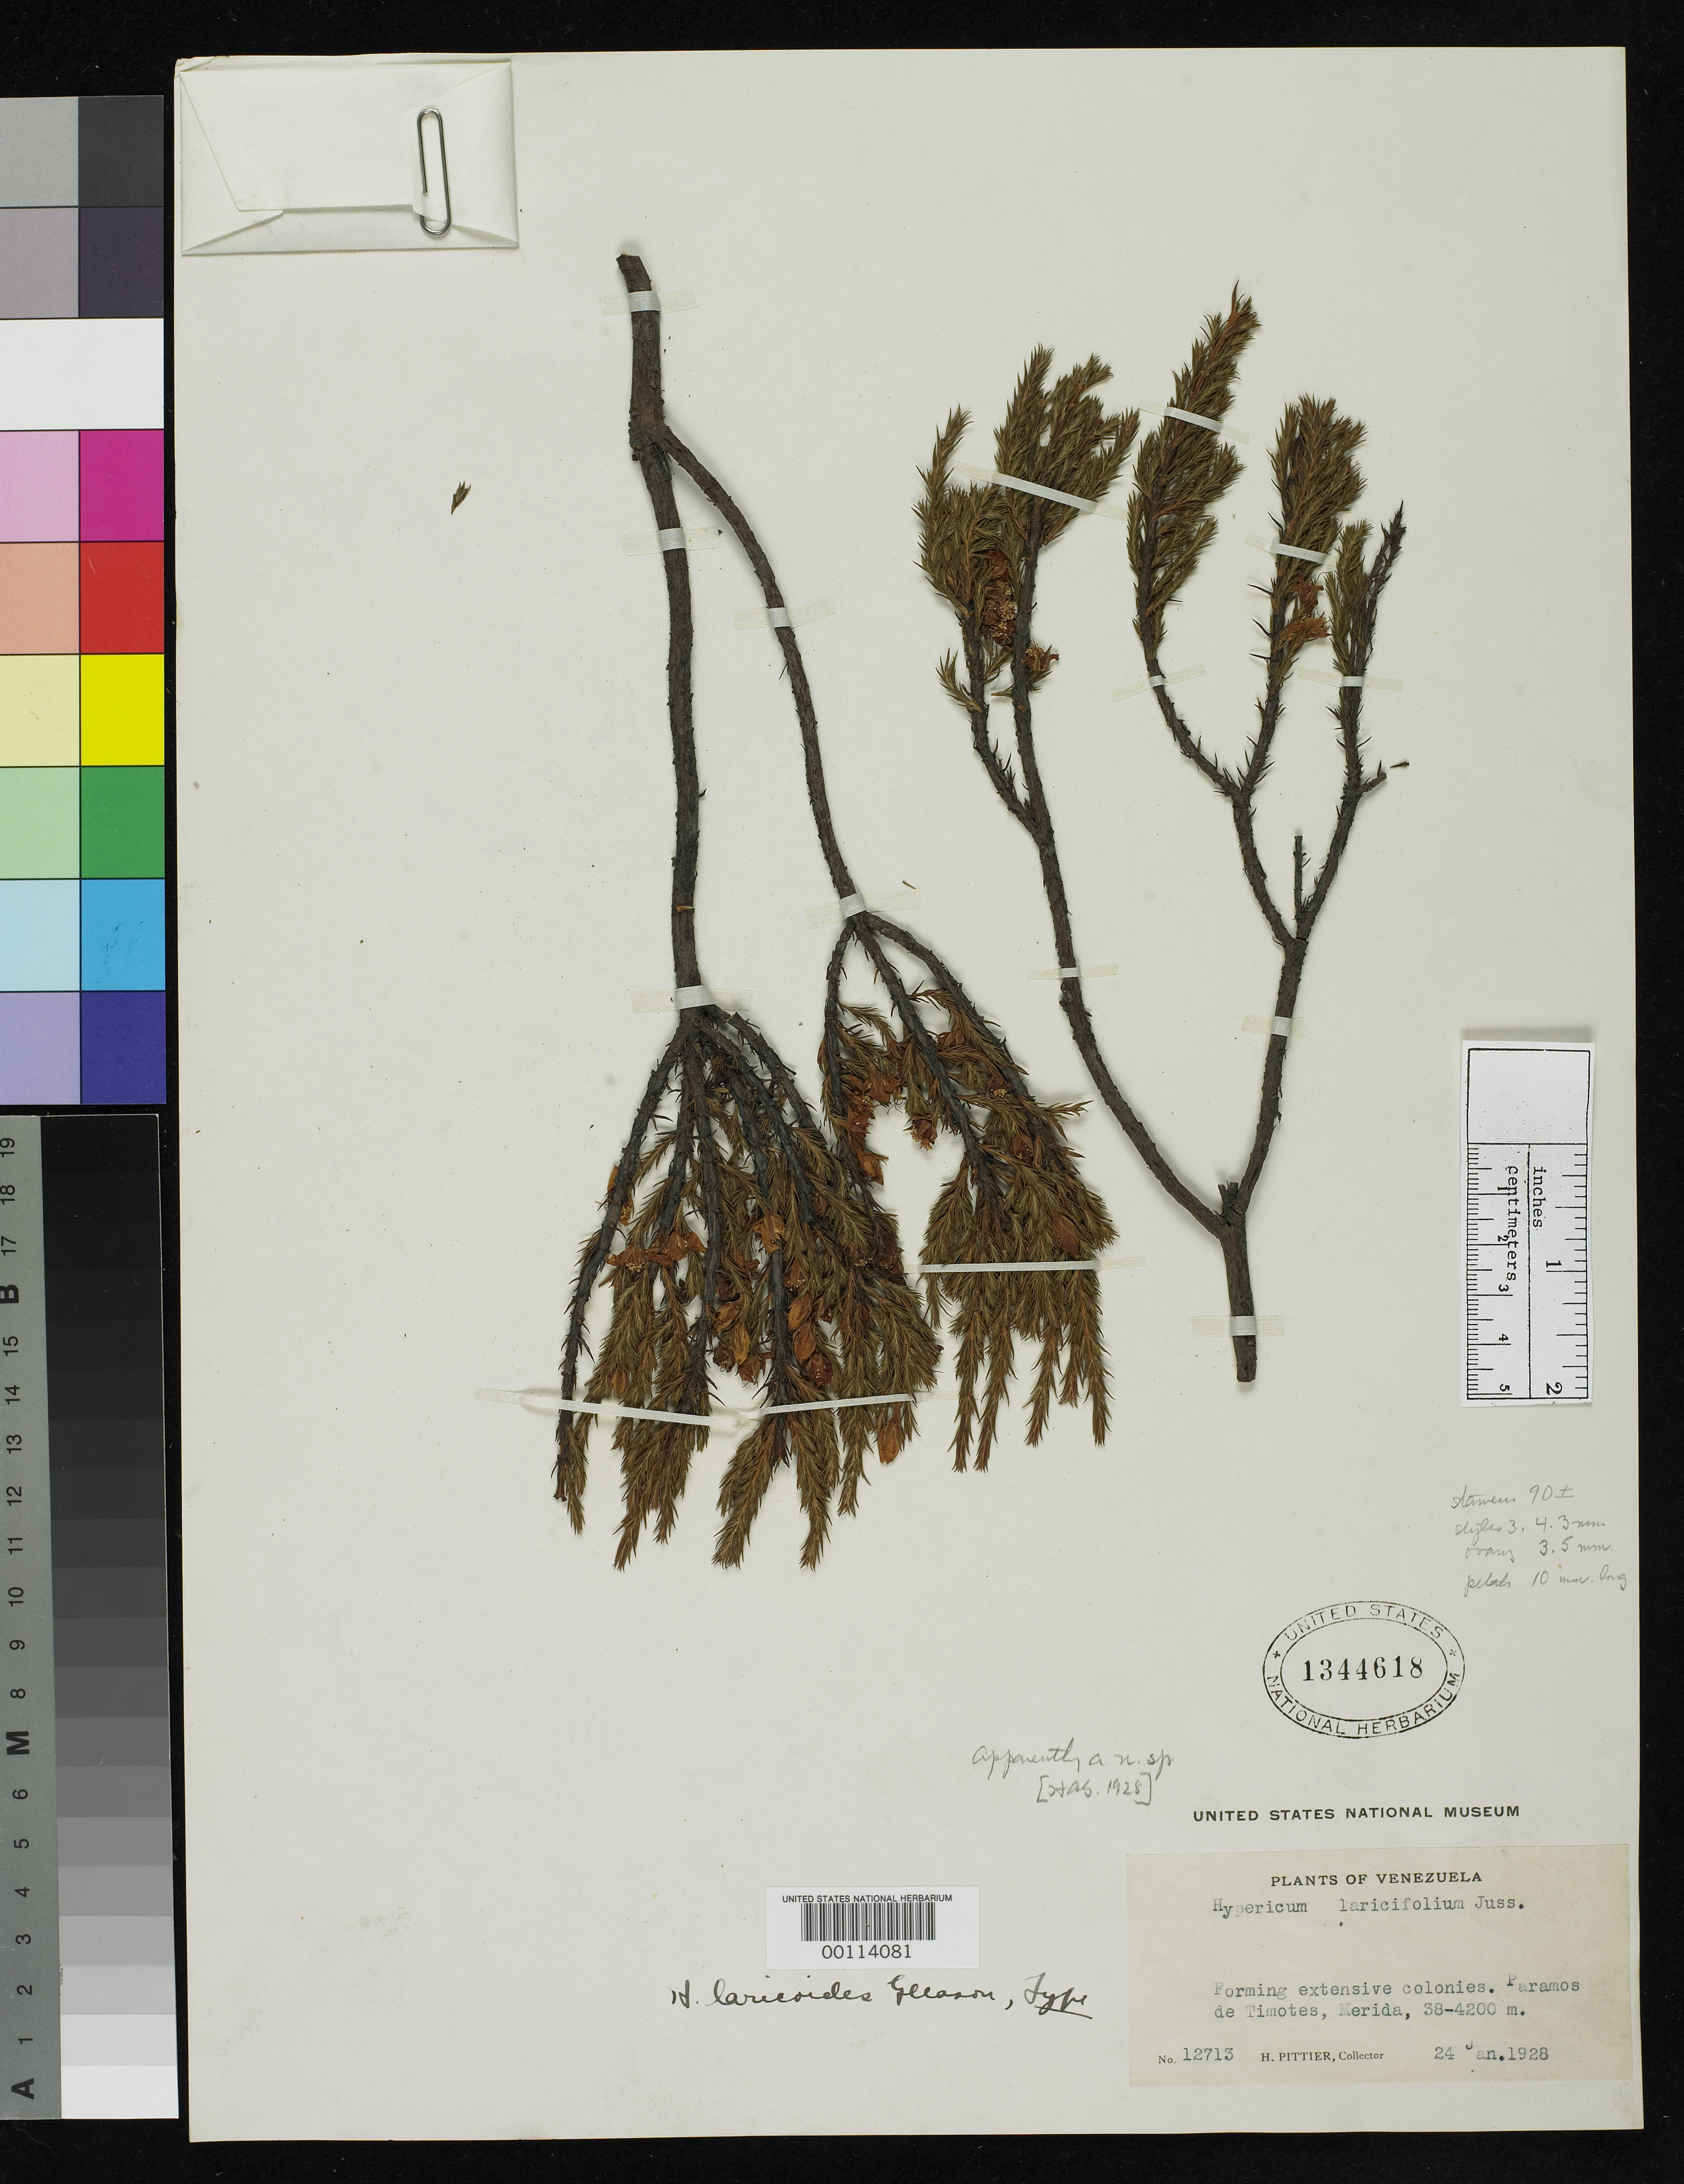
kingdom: Plantae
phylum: Tracheophyta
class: Magnoliopsida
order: Malpighiales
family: Hypericaceae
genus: Hypericum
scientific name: Hypericum laricoides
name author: Gleason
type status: Holotype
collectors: H. F. Pittier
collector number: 12713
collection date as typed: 24 Jan 1928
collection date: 1928-01-24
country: Venezuela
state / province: Mérida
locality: Paramos de Timotes.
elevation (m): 3800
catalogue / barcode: US 1344618